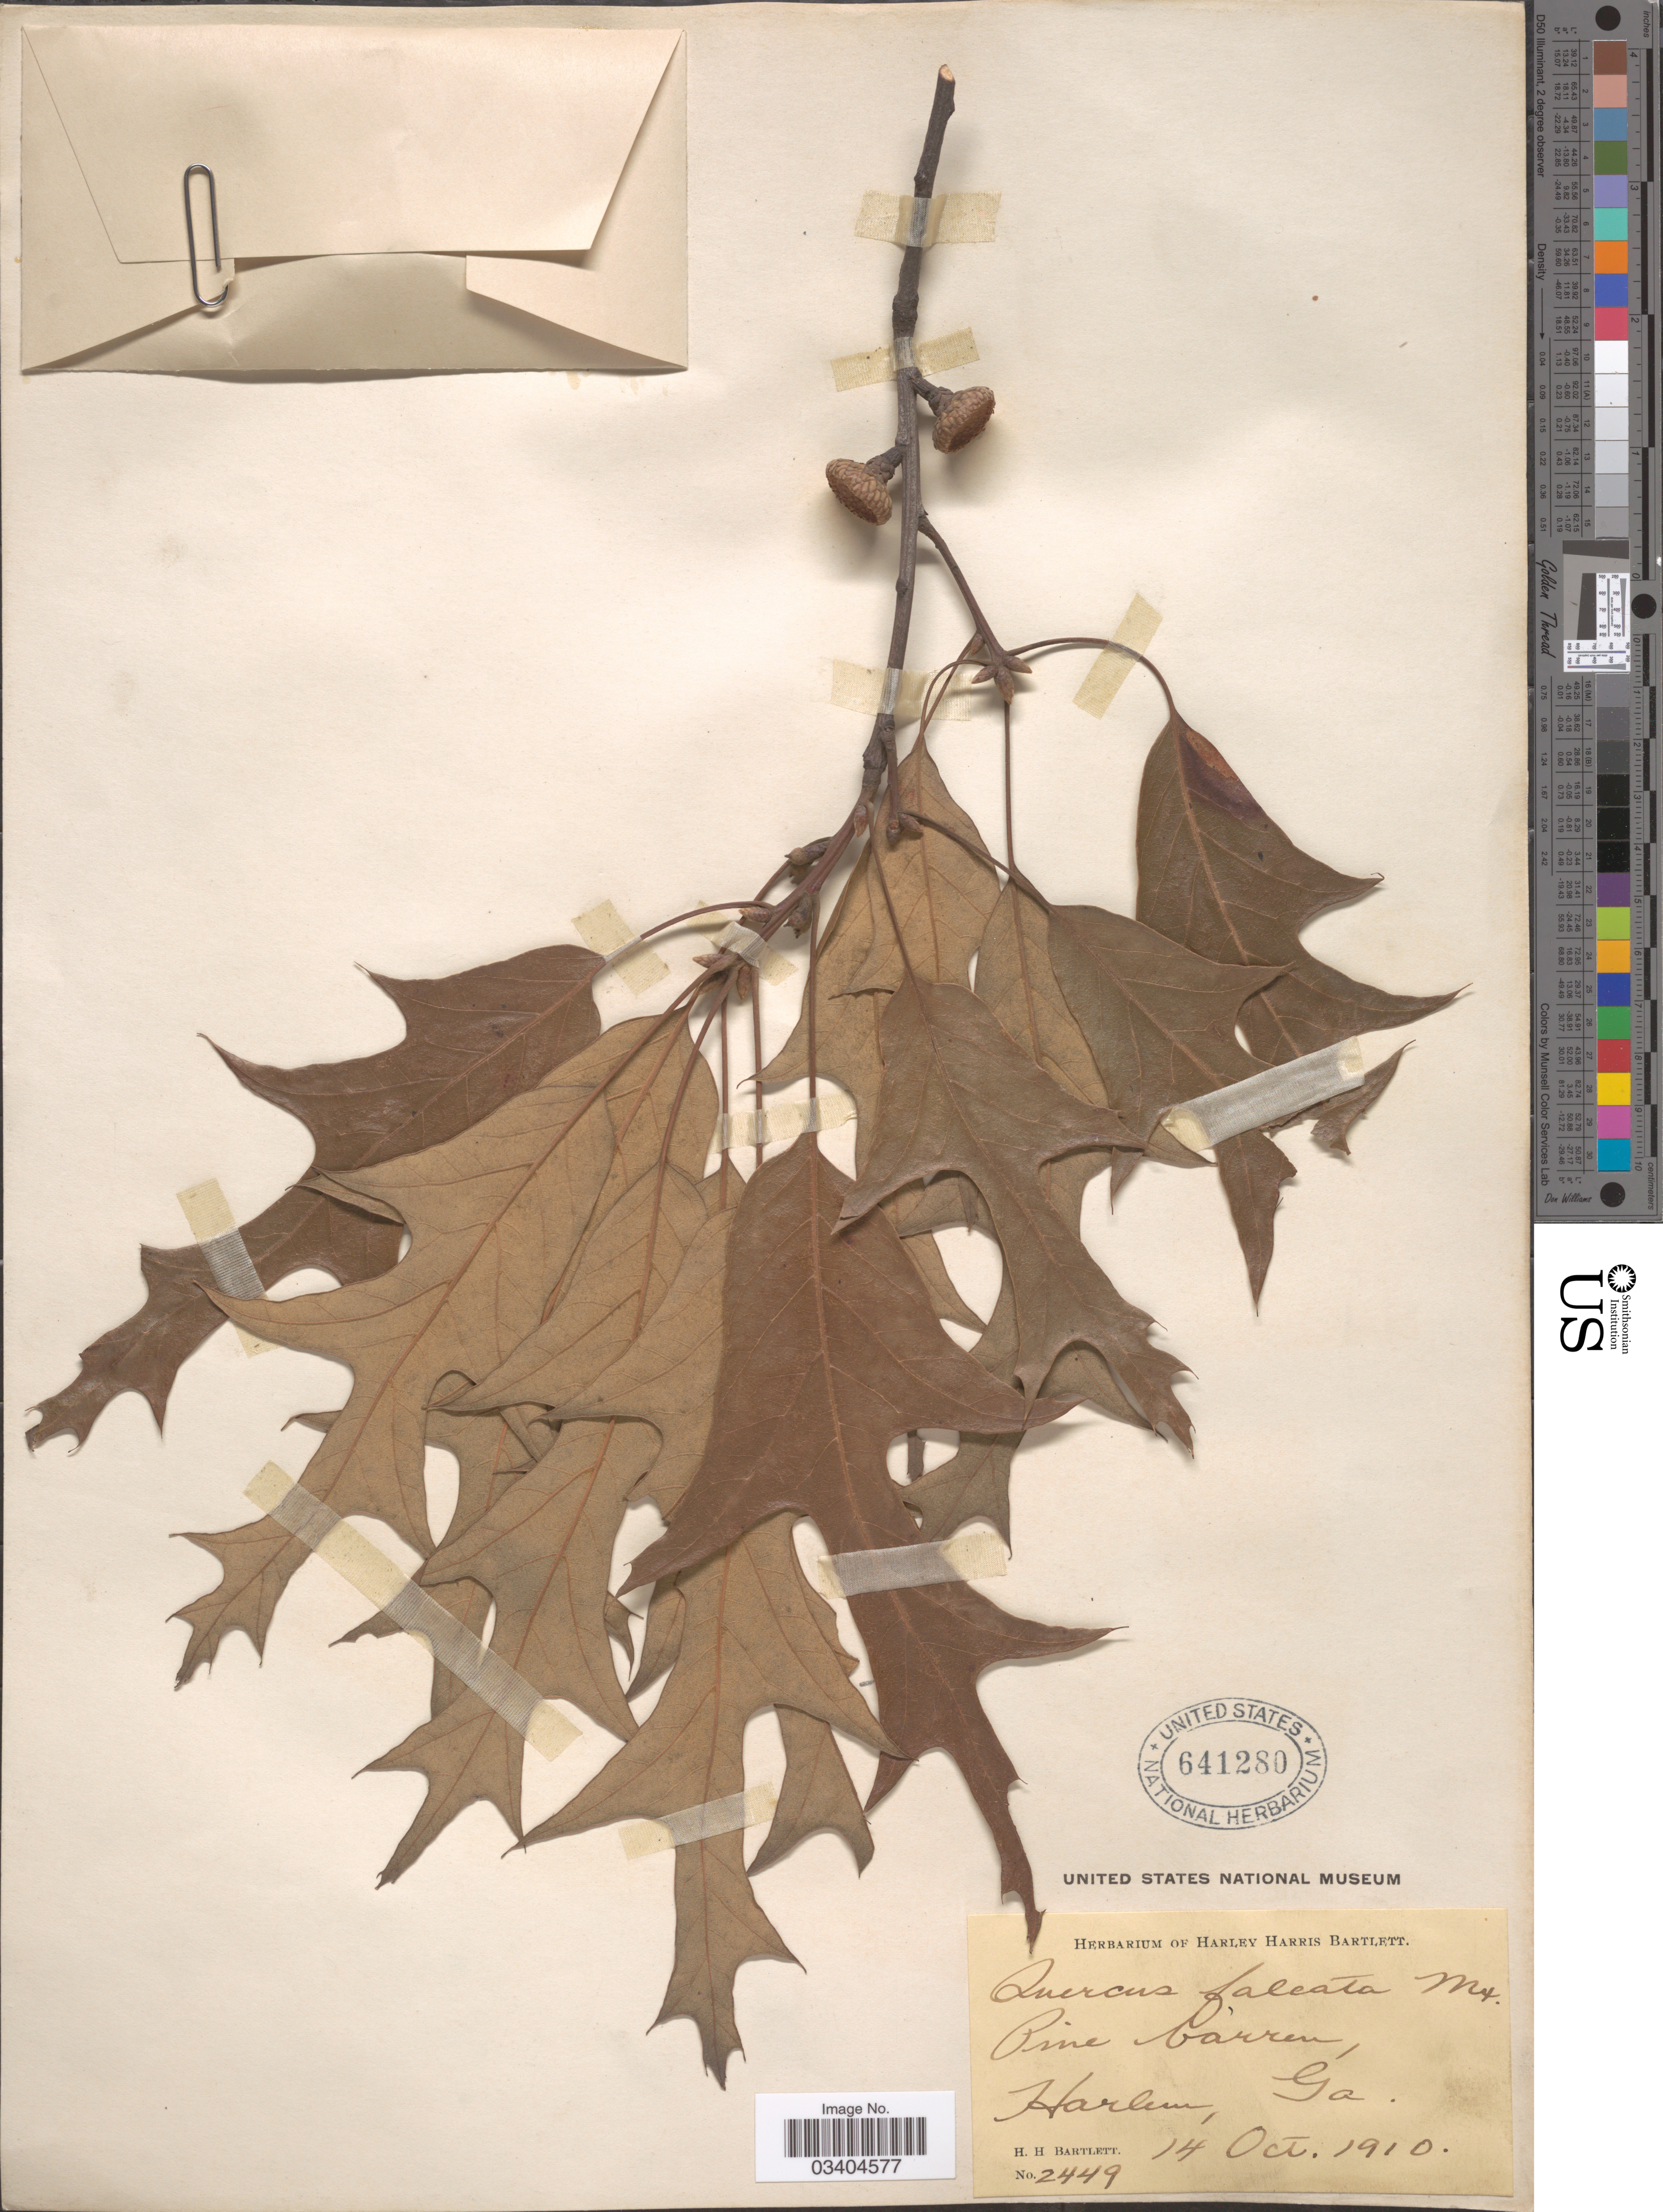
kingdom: Plantae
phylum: Tracheophyta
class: Magnoliopsida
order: Fagales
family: Fagaceae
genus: Quercus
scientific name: Quercus falcata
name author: Michx.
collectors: H. H. Bartlett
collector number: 2449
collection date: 1910-10-14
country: United States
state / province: Georgia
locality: Pine barren, Harlem.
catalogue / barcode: US 641280